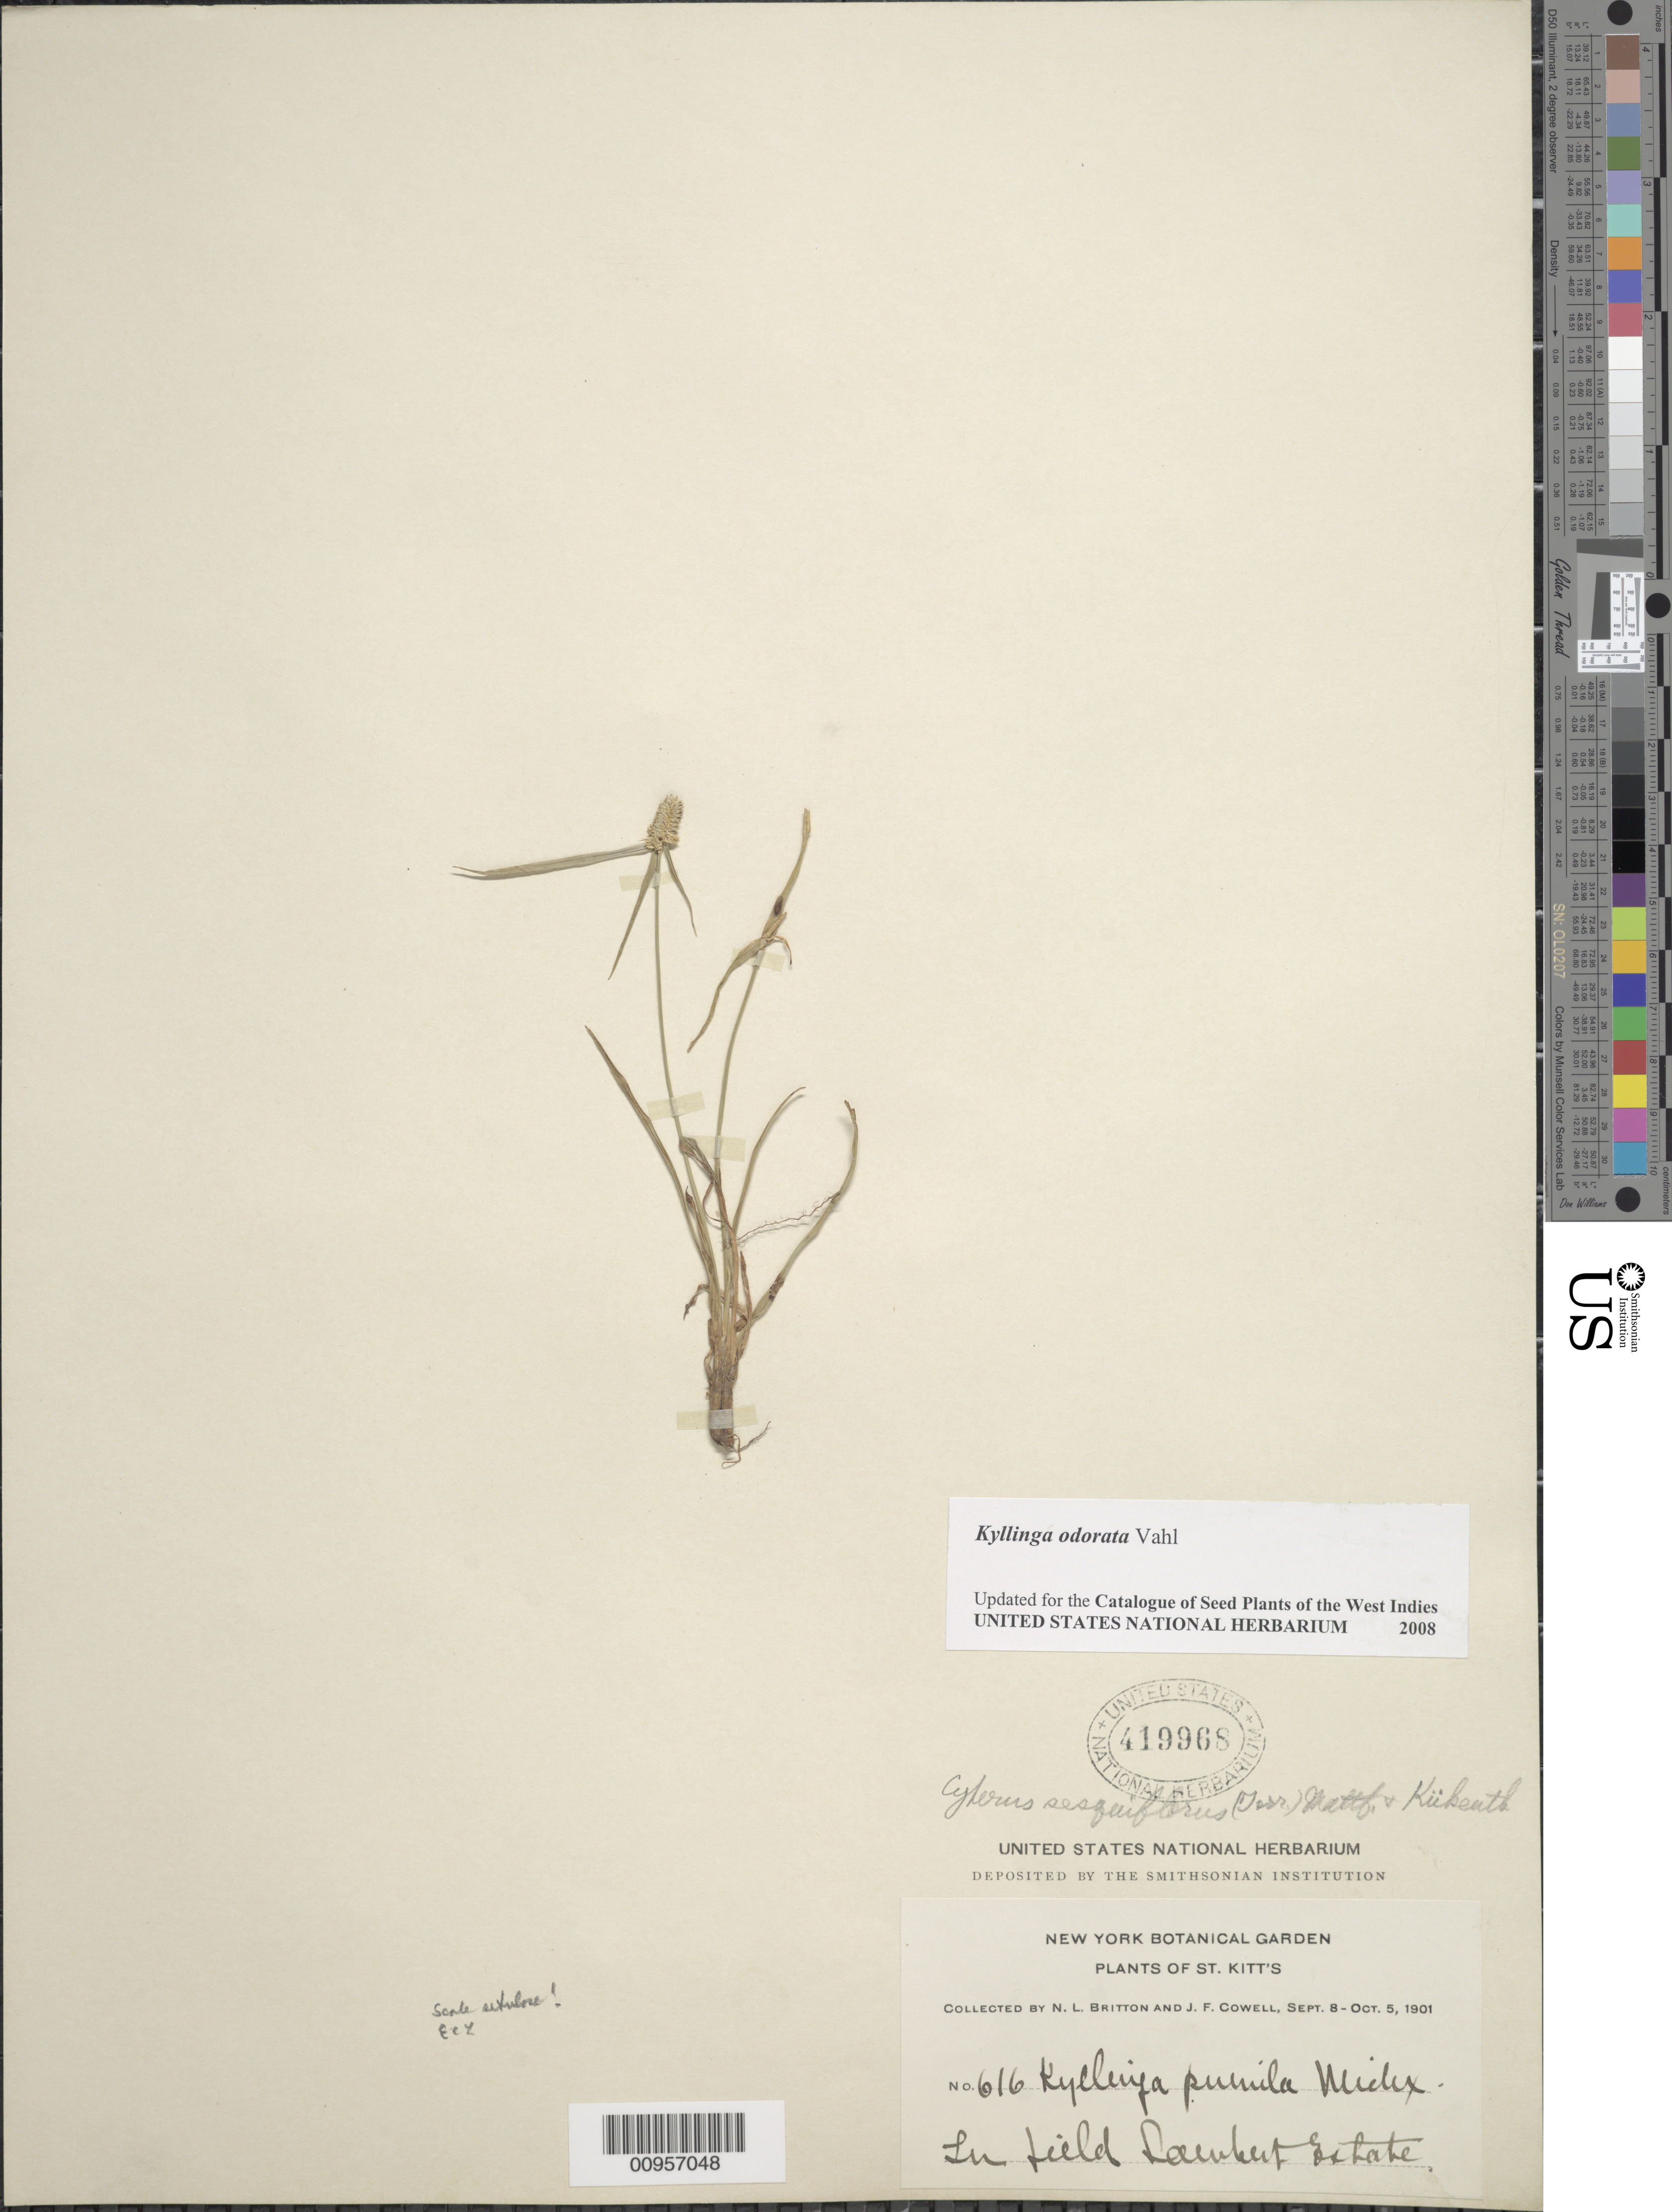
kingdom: Plantae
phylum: Tracheophyta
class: Liliopsida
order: Poales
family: Cyperaceae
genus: Cyperus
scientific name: Cyperus sesquiflorus subsp. sesquiflorus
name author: (Torr.) Mattf. & Kük.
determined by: Strong, M. T., (US), Smithsonian Institution - National Museum of Natural History (UNITED STATES)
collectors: N. Britton & J. F. Cowell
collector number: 616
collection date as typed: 08 Sep 1901 to 05 Oct 1901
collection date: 1901-09-08/1901-10-05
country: St. Christopher-Nevis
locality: In field Lambert Estate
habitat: In field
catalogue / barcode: US 419968